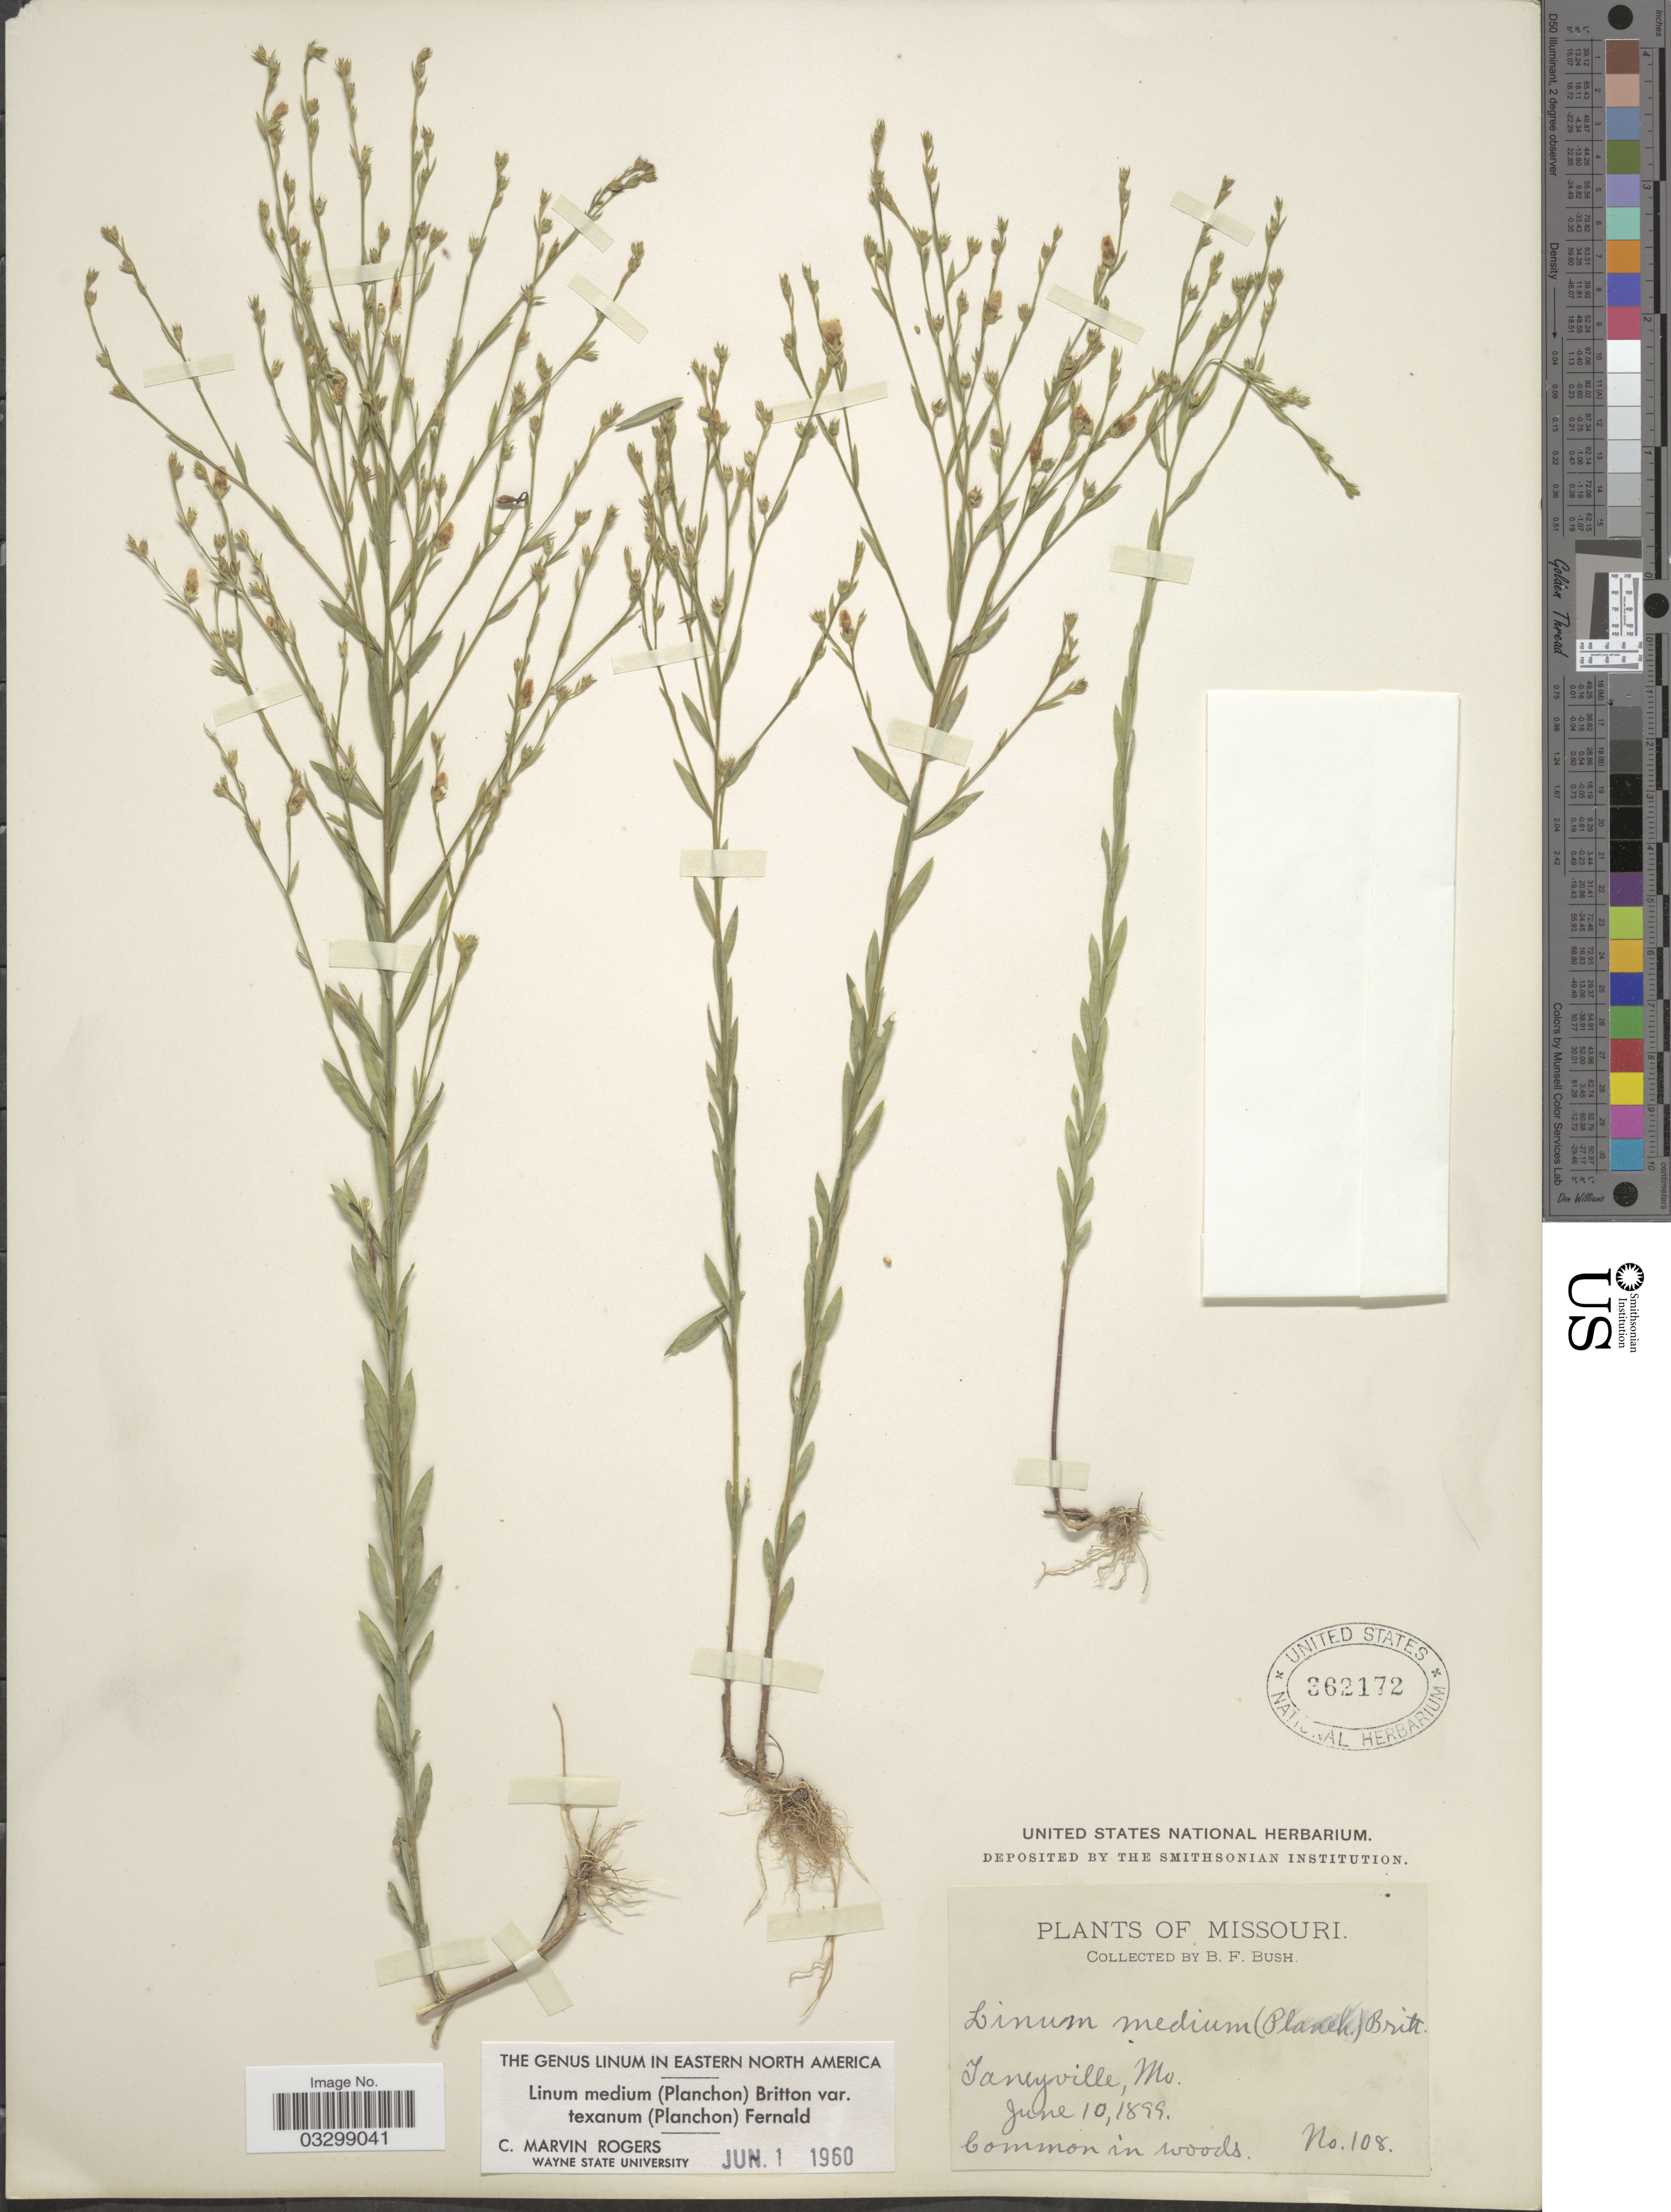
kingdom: Plantae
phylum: Tracheophyta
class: Magnoliopsida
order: Malpighiales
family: Linaceae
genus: Linum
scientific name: Linum medium var. texanum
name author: (Planch.) Fernald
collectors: B. F. Bush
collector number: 108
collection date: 1899-06-10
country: United States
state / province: Missouri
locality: Taneyville.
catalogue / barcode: US 362172